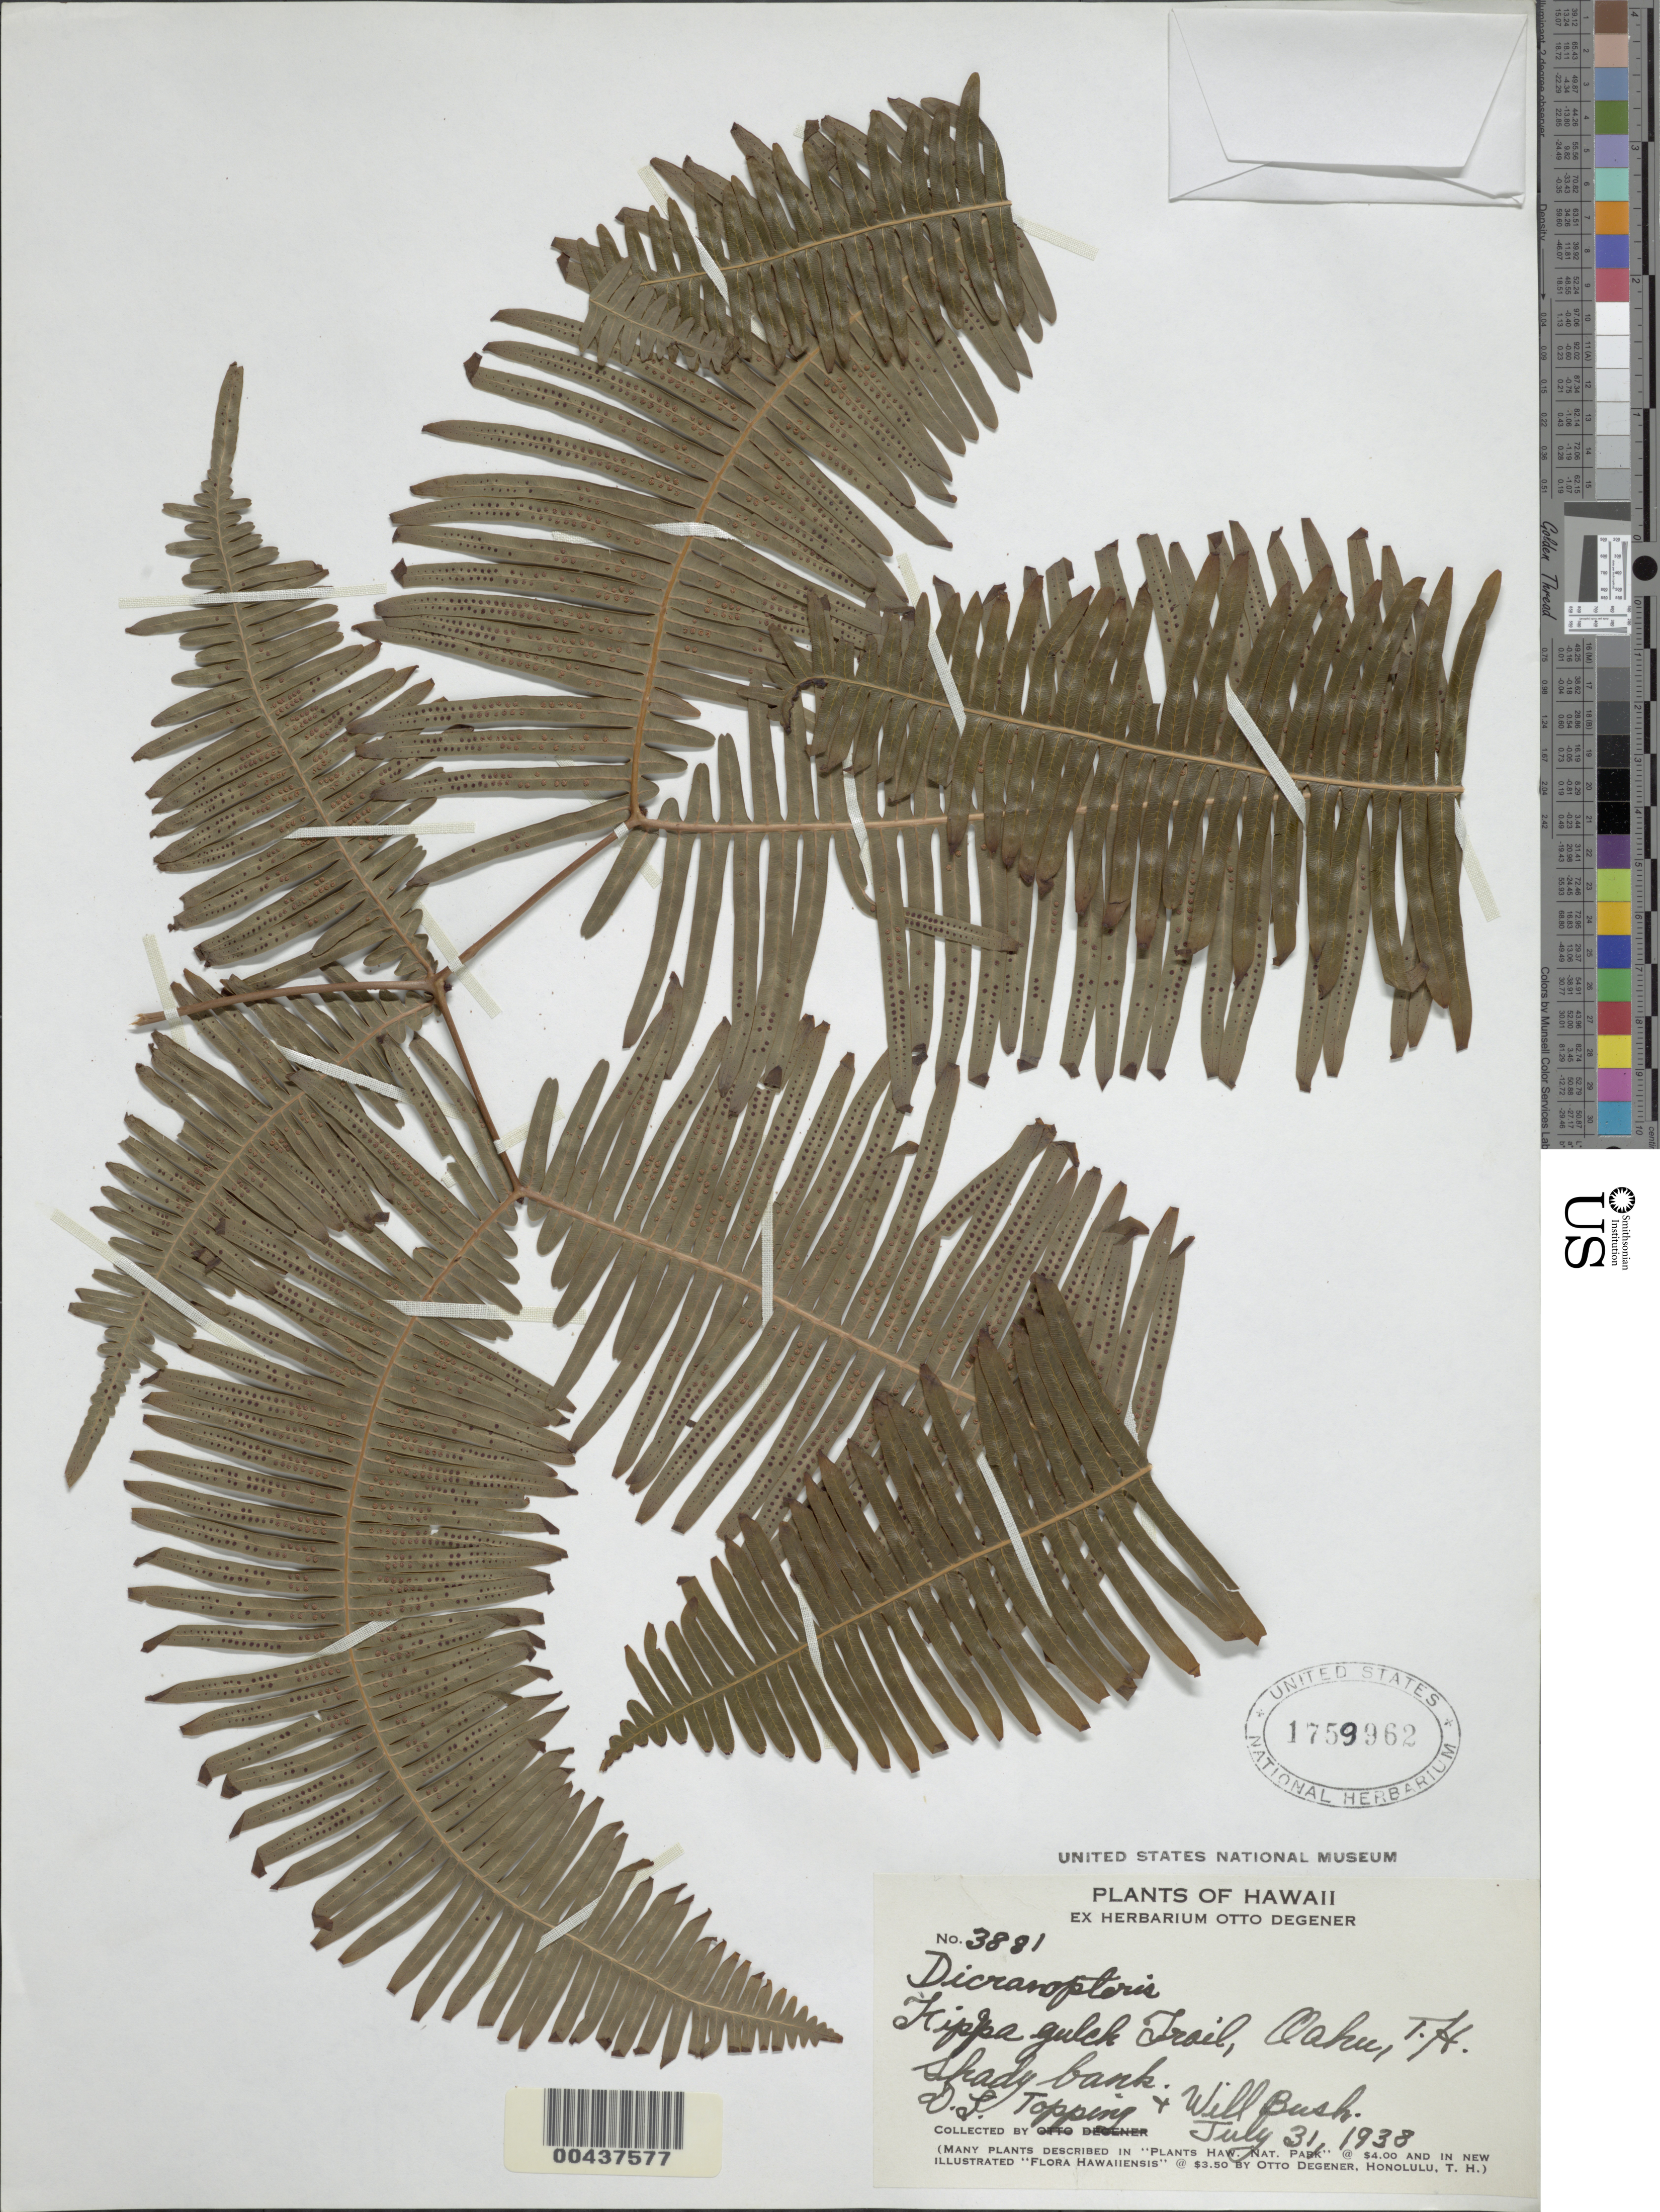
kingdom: Plantae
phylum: Tracheophyta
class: Polypodiopsida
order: Gleicheniales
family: Gleicheniaceae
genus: Dicranopteris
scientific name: Dicranopteris sp.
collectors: D. L. Topping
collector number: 3881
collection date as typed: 31 Jul 1938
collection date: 1938-07-31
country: United States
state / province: Hawaii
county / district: Honolulu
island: Oahu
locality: Kipapa Gulch Trail, Oahu, T.H.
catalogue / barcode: US 1759962